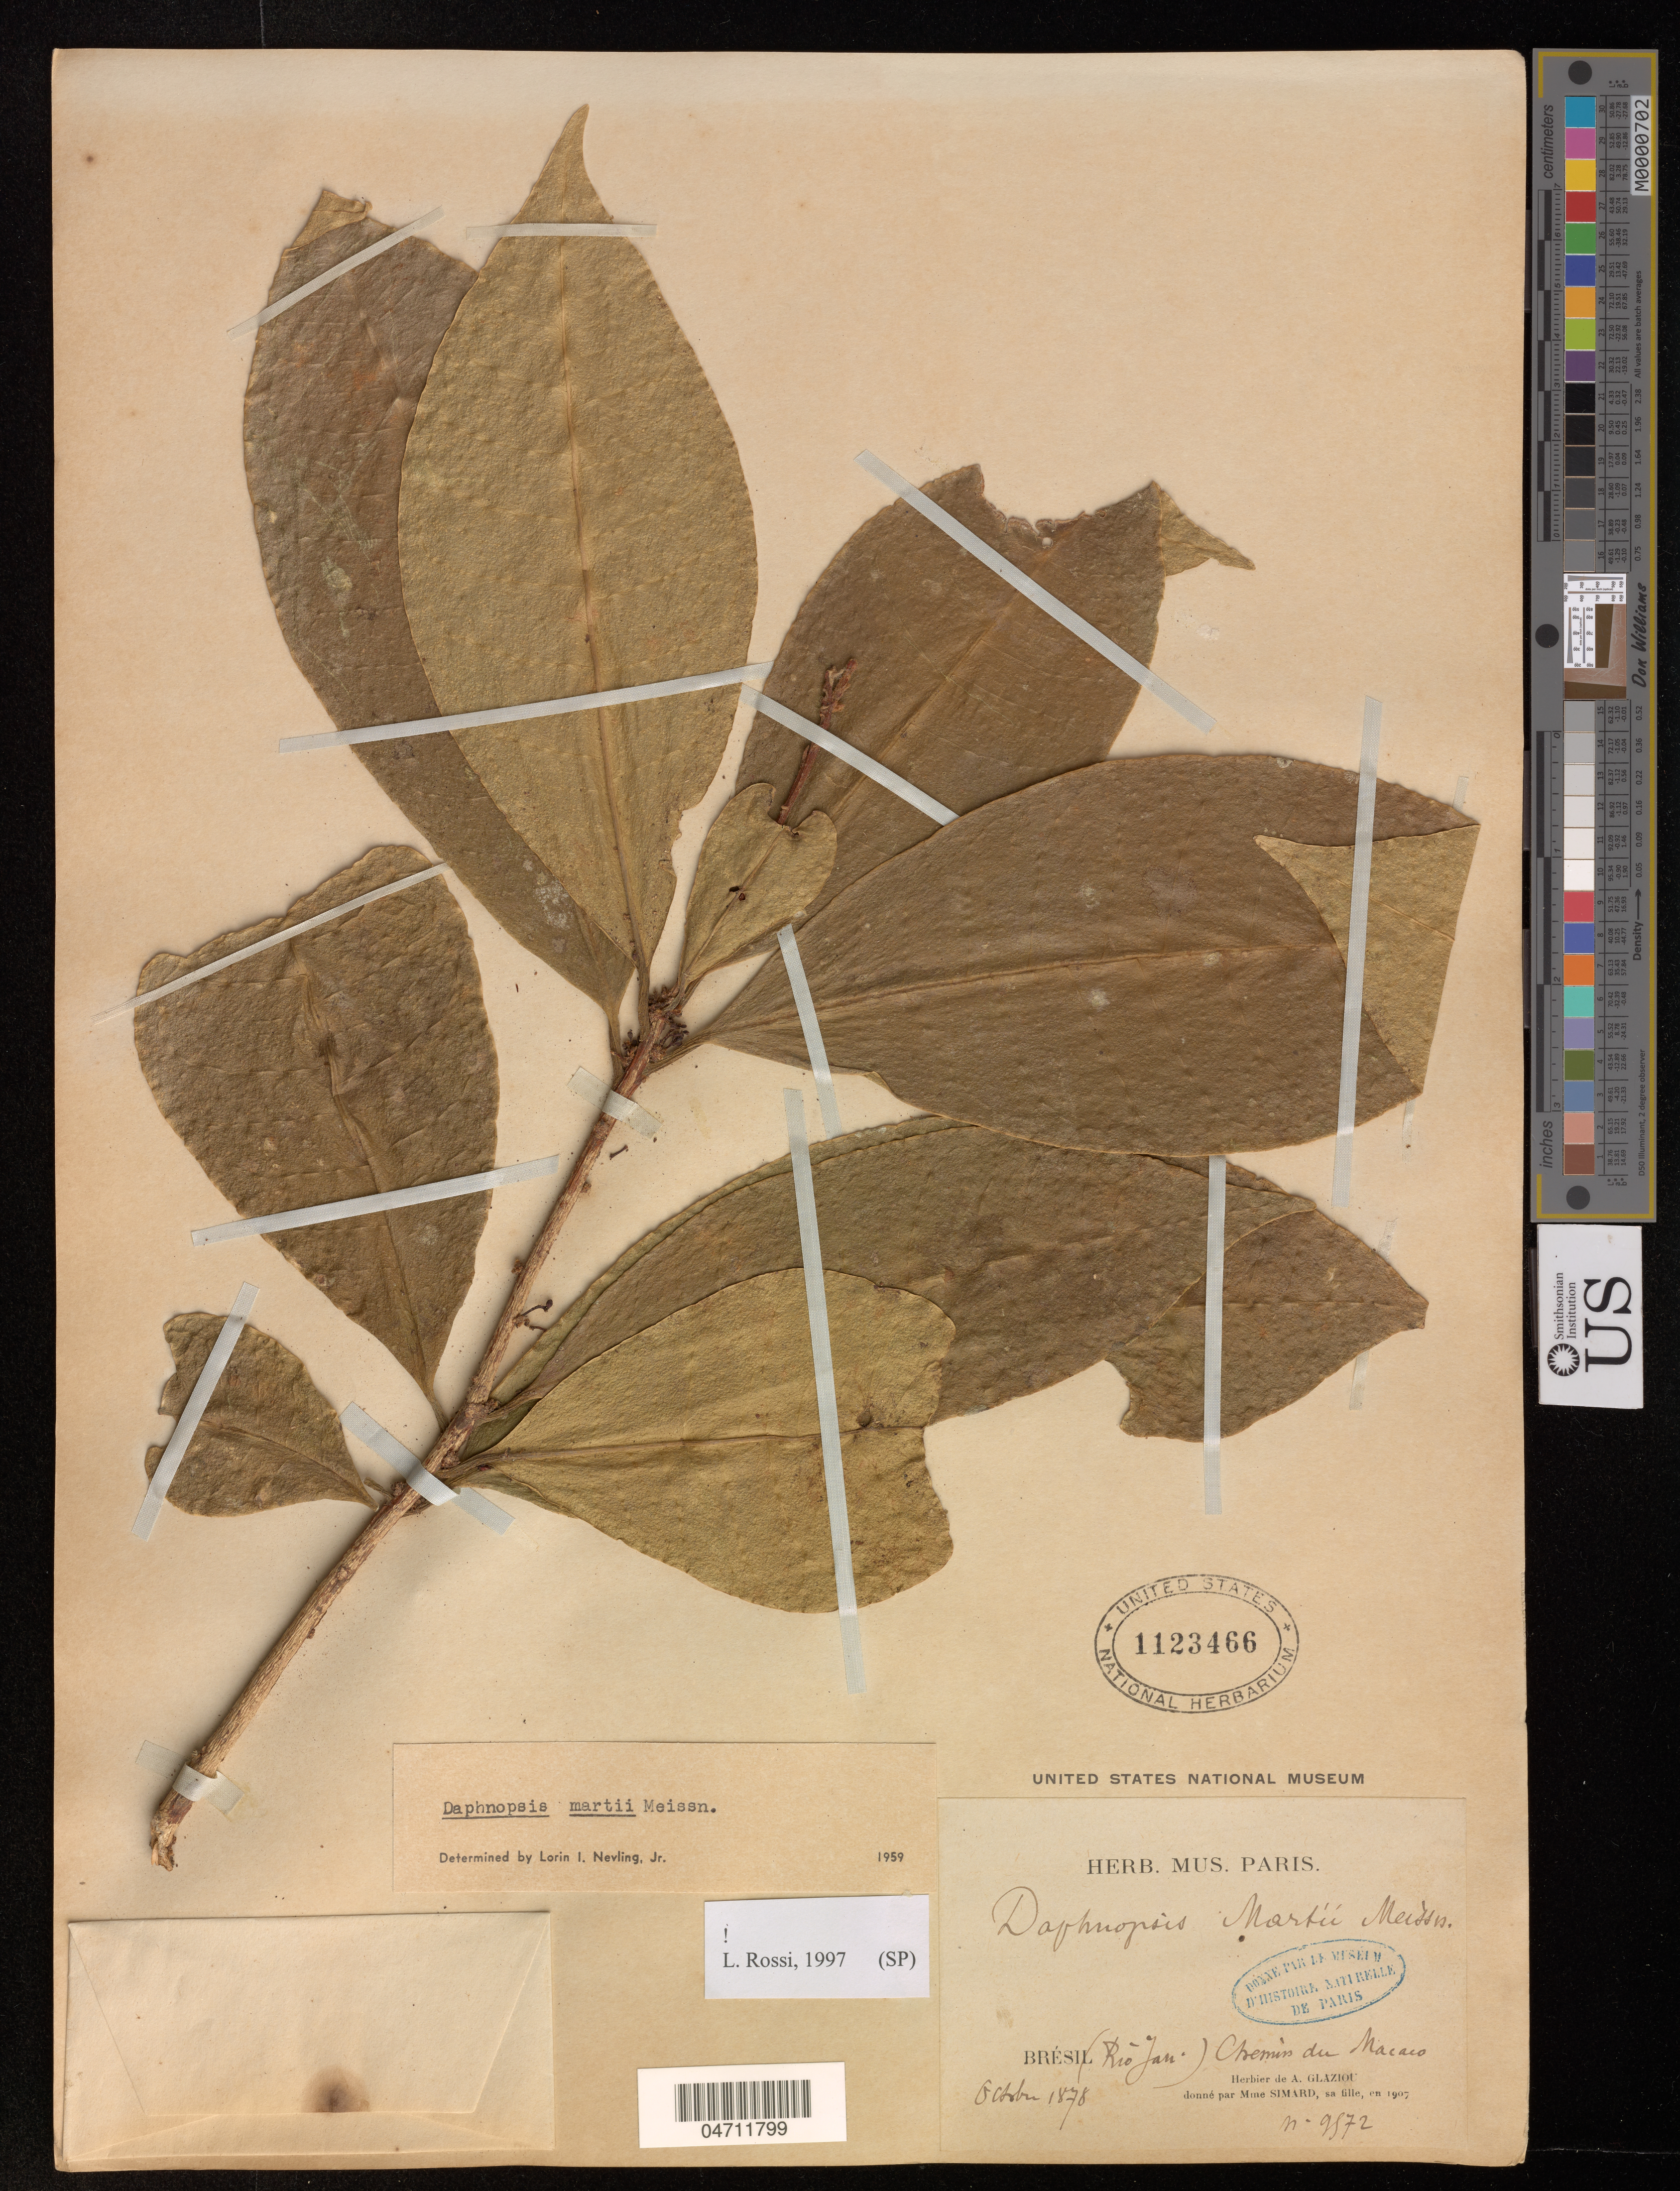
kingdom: Plantae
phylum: Tracheophyta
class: Magnoliopsida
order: Malvales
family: Thymelaeaceae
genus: Daphnopsis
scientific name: Daphnopsis martii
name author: R. Meissn.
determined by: Rossi, L.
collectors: A. F. M. Glaziou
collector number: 9572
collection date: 1878-10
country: Brazil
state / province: Rio de Janeiro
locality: Chemin du Cacaco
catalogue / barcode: US 1123466